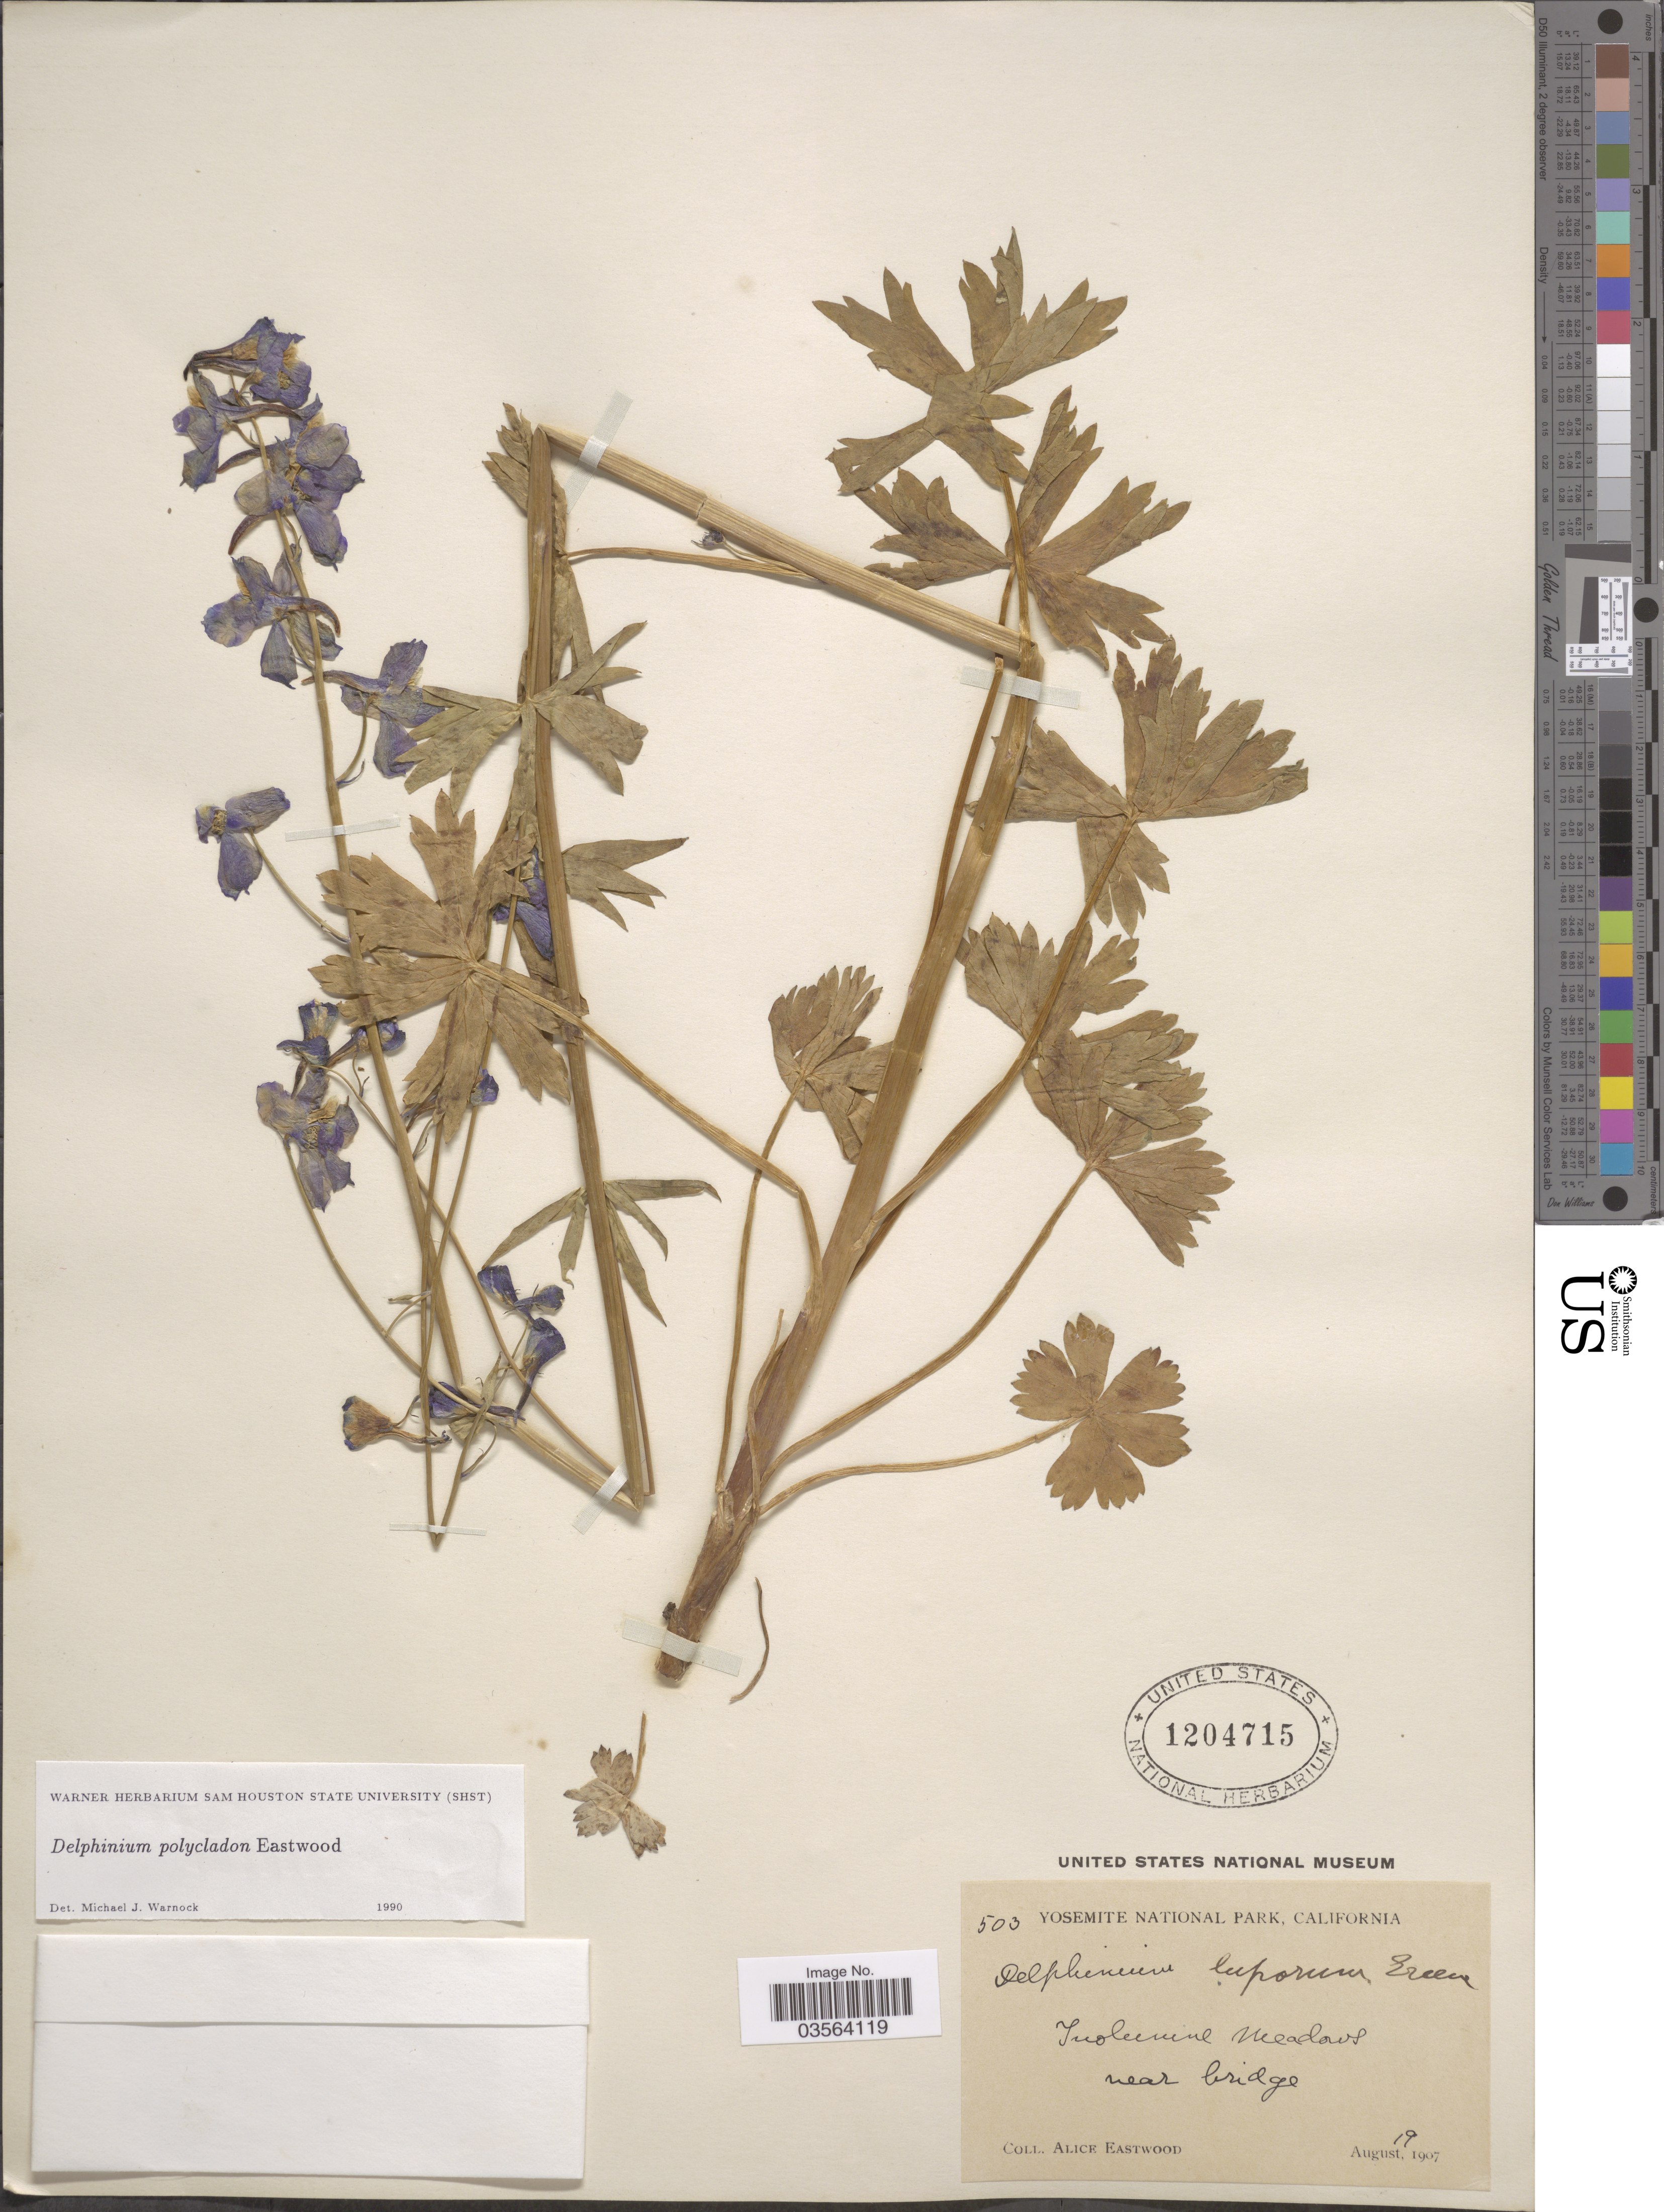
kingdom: Plantae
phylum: Tracheophyta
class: Magnoliopsida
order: Ranunculales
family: Ranunculaceae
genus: Delphinium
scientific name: Delphinium polycladon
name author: Eastw.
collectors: A. Eastwood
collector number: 503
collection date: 1907-08-19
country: United States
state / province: California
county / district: Tuolumne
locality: Yosemite National Park. Tuolumne Meadows near bridge.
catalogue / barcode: US 1204715